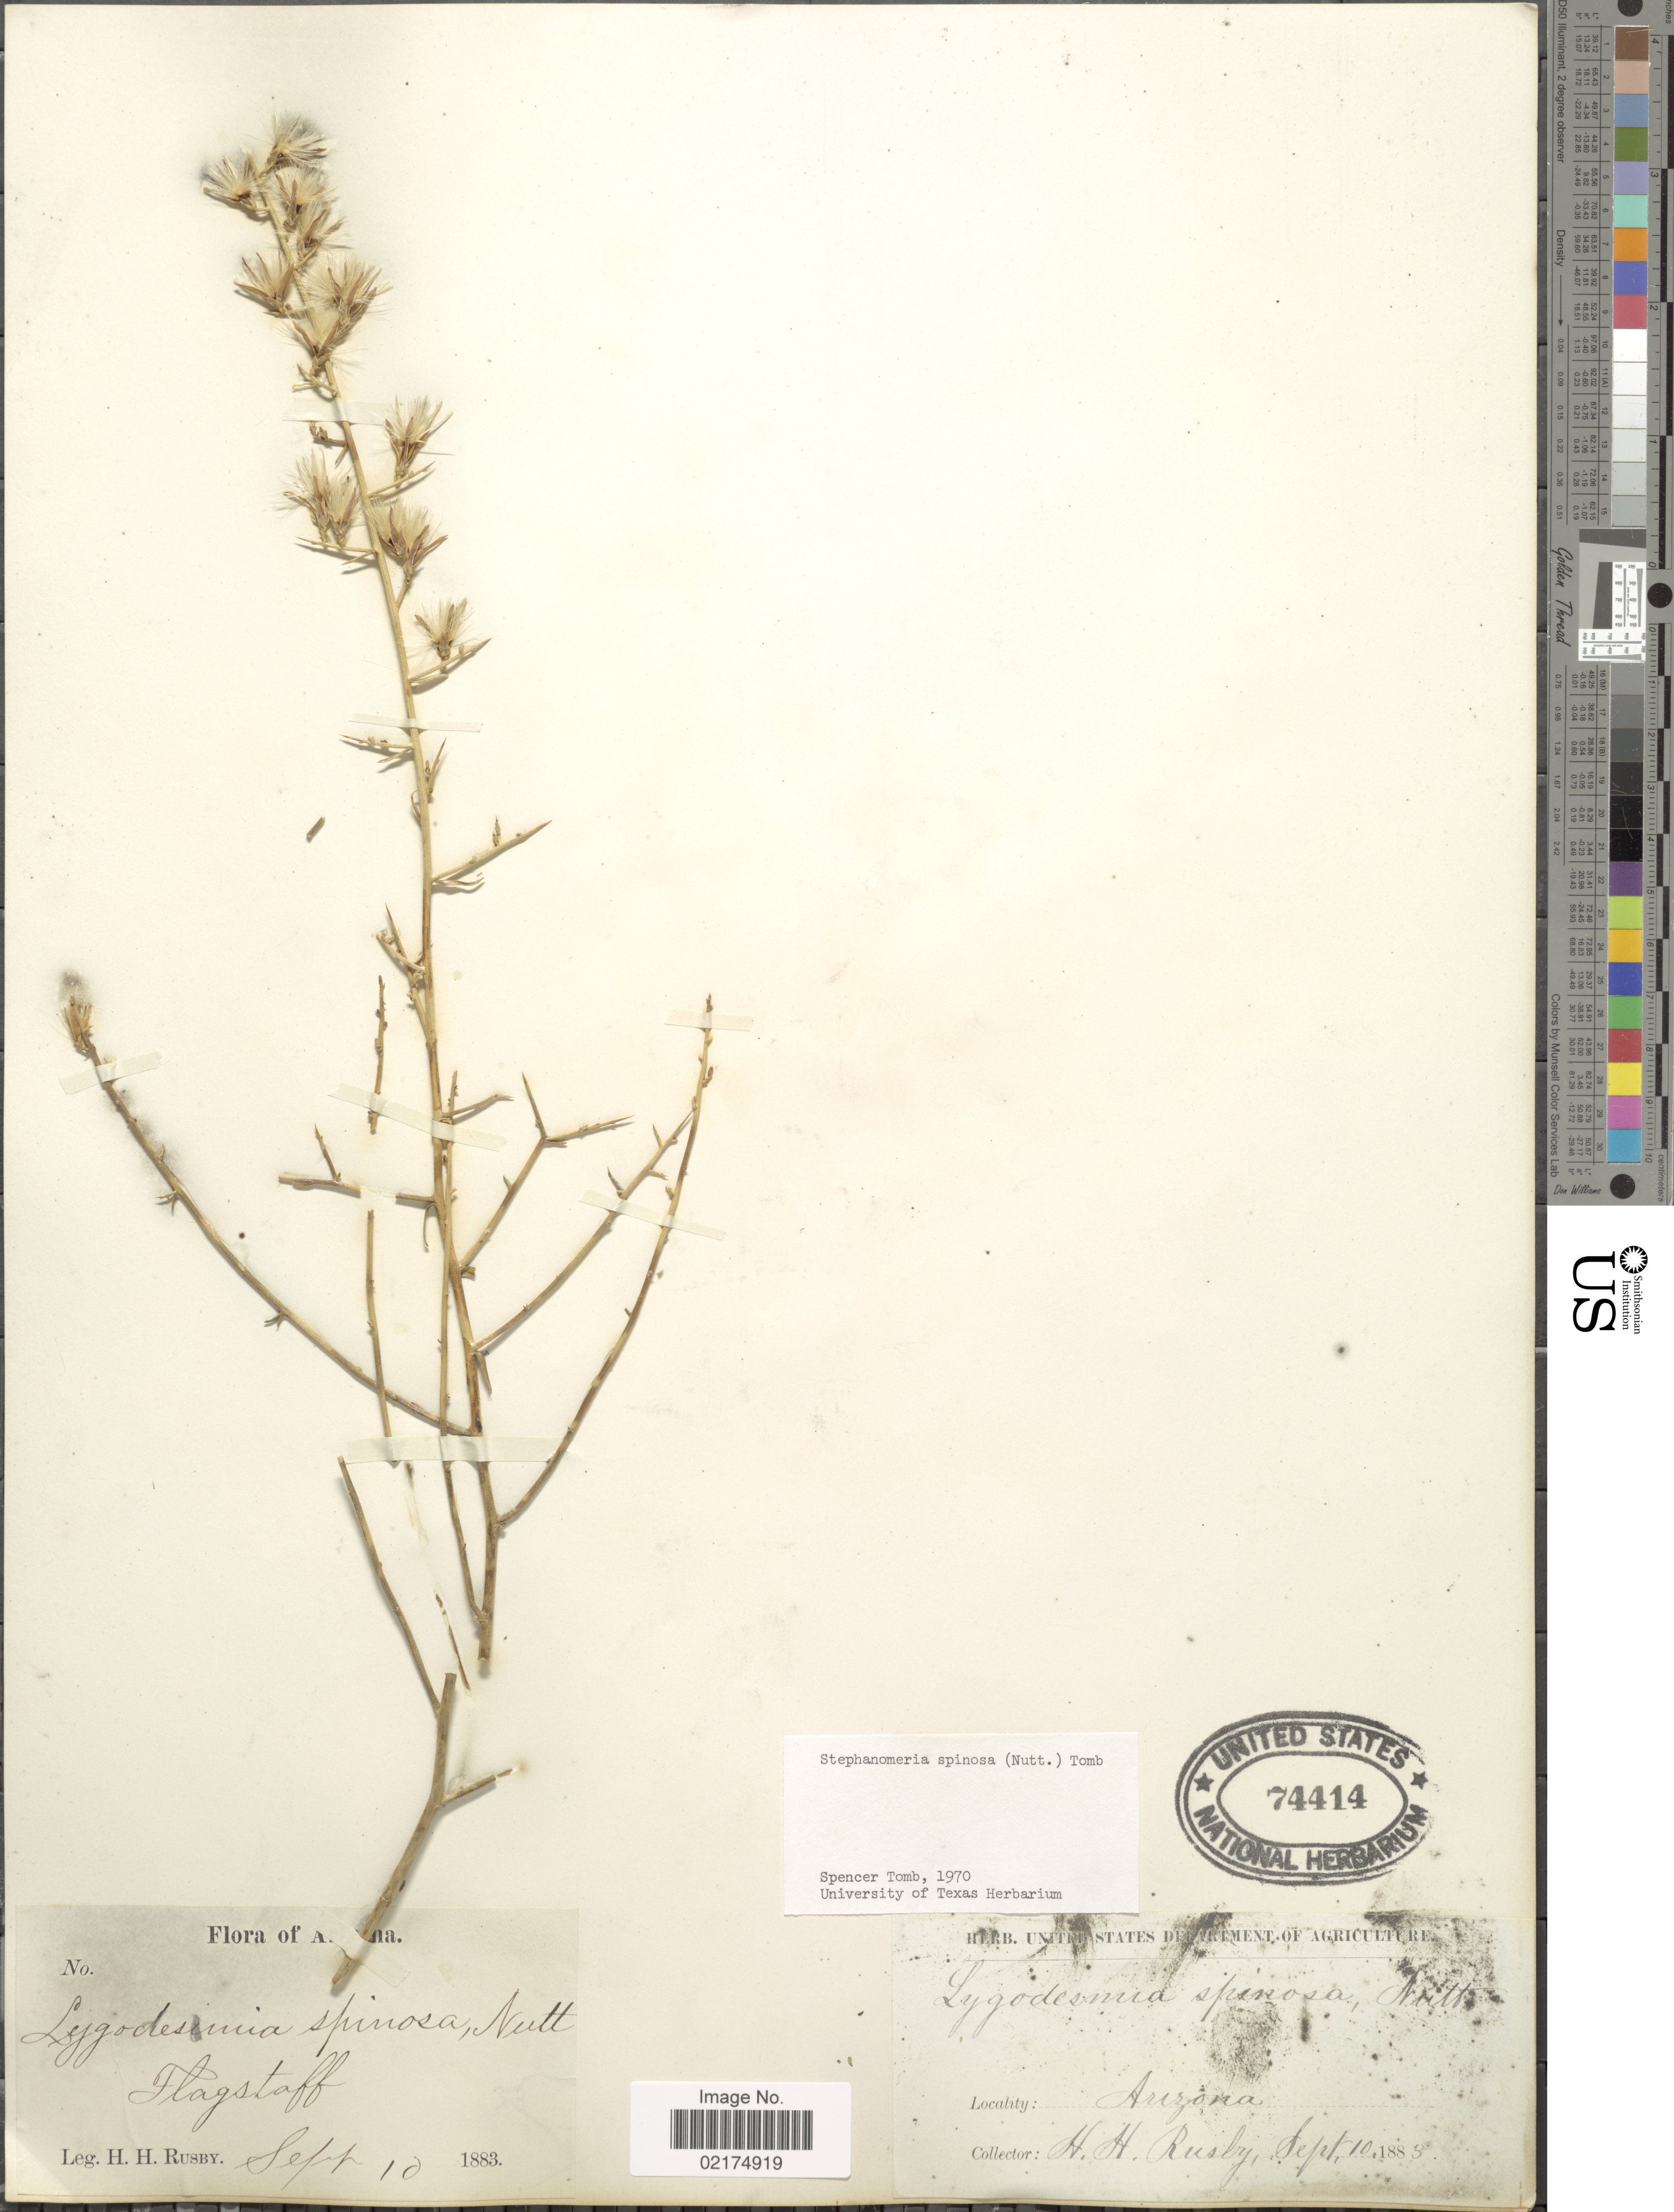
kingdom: Plantae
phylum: Tracheophyta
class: Magnoliopsida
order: Asterales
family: Asteraceae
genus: Pleiacanthus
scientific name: Pleiacanthus spinosus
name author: (Nutt.) Rydb.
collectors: H. H. Rusby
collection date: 1883-09-10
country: United States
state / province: Arizona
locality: Flagstaff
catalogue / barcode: US 74414